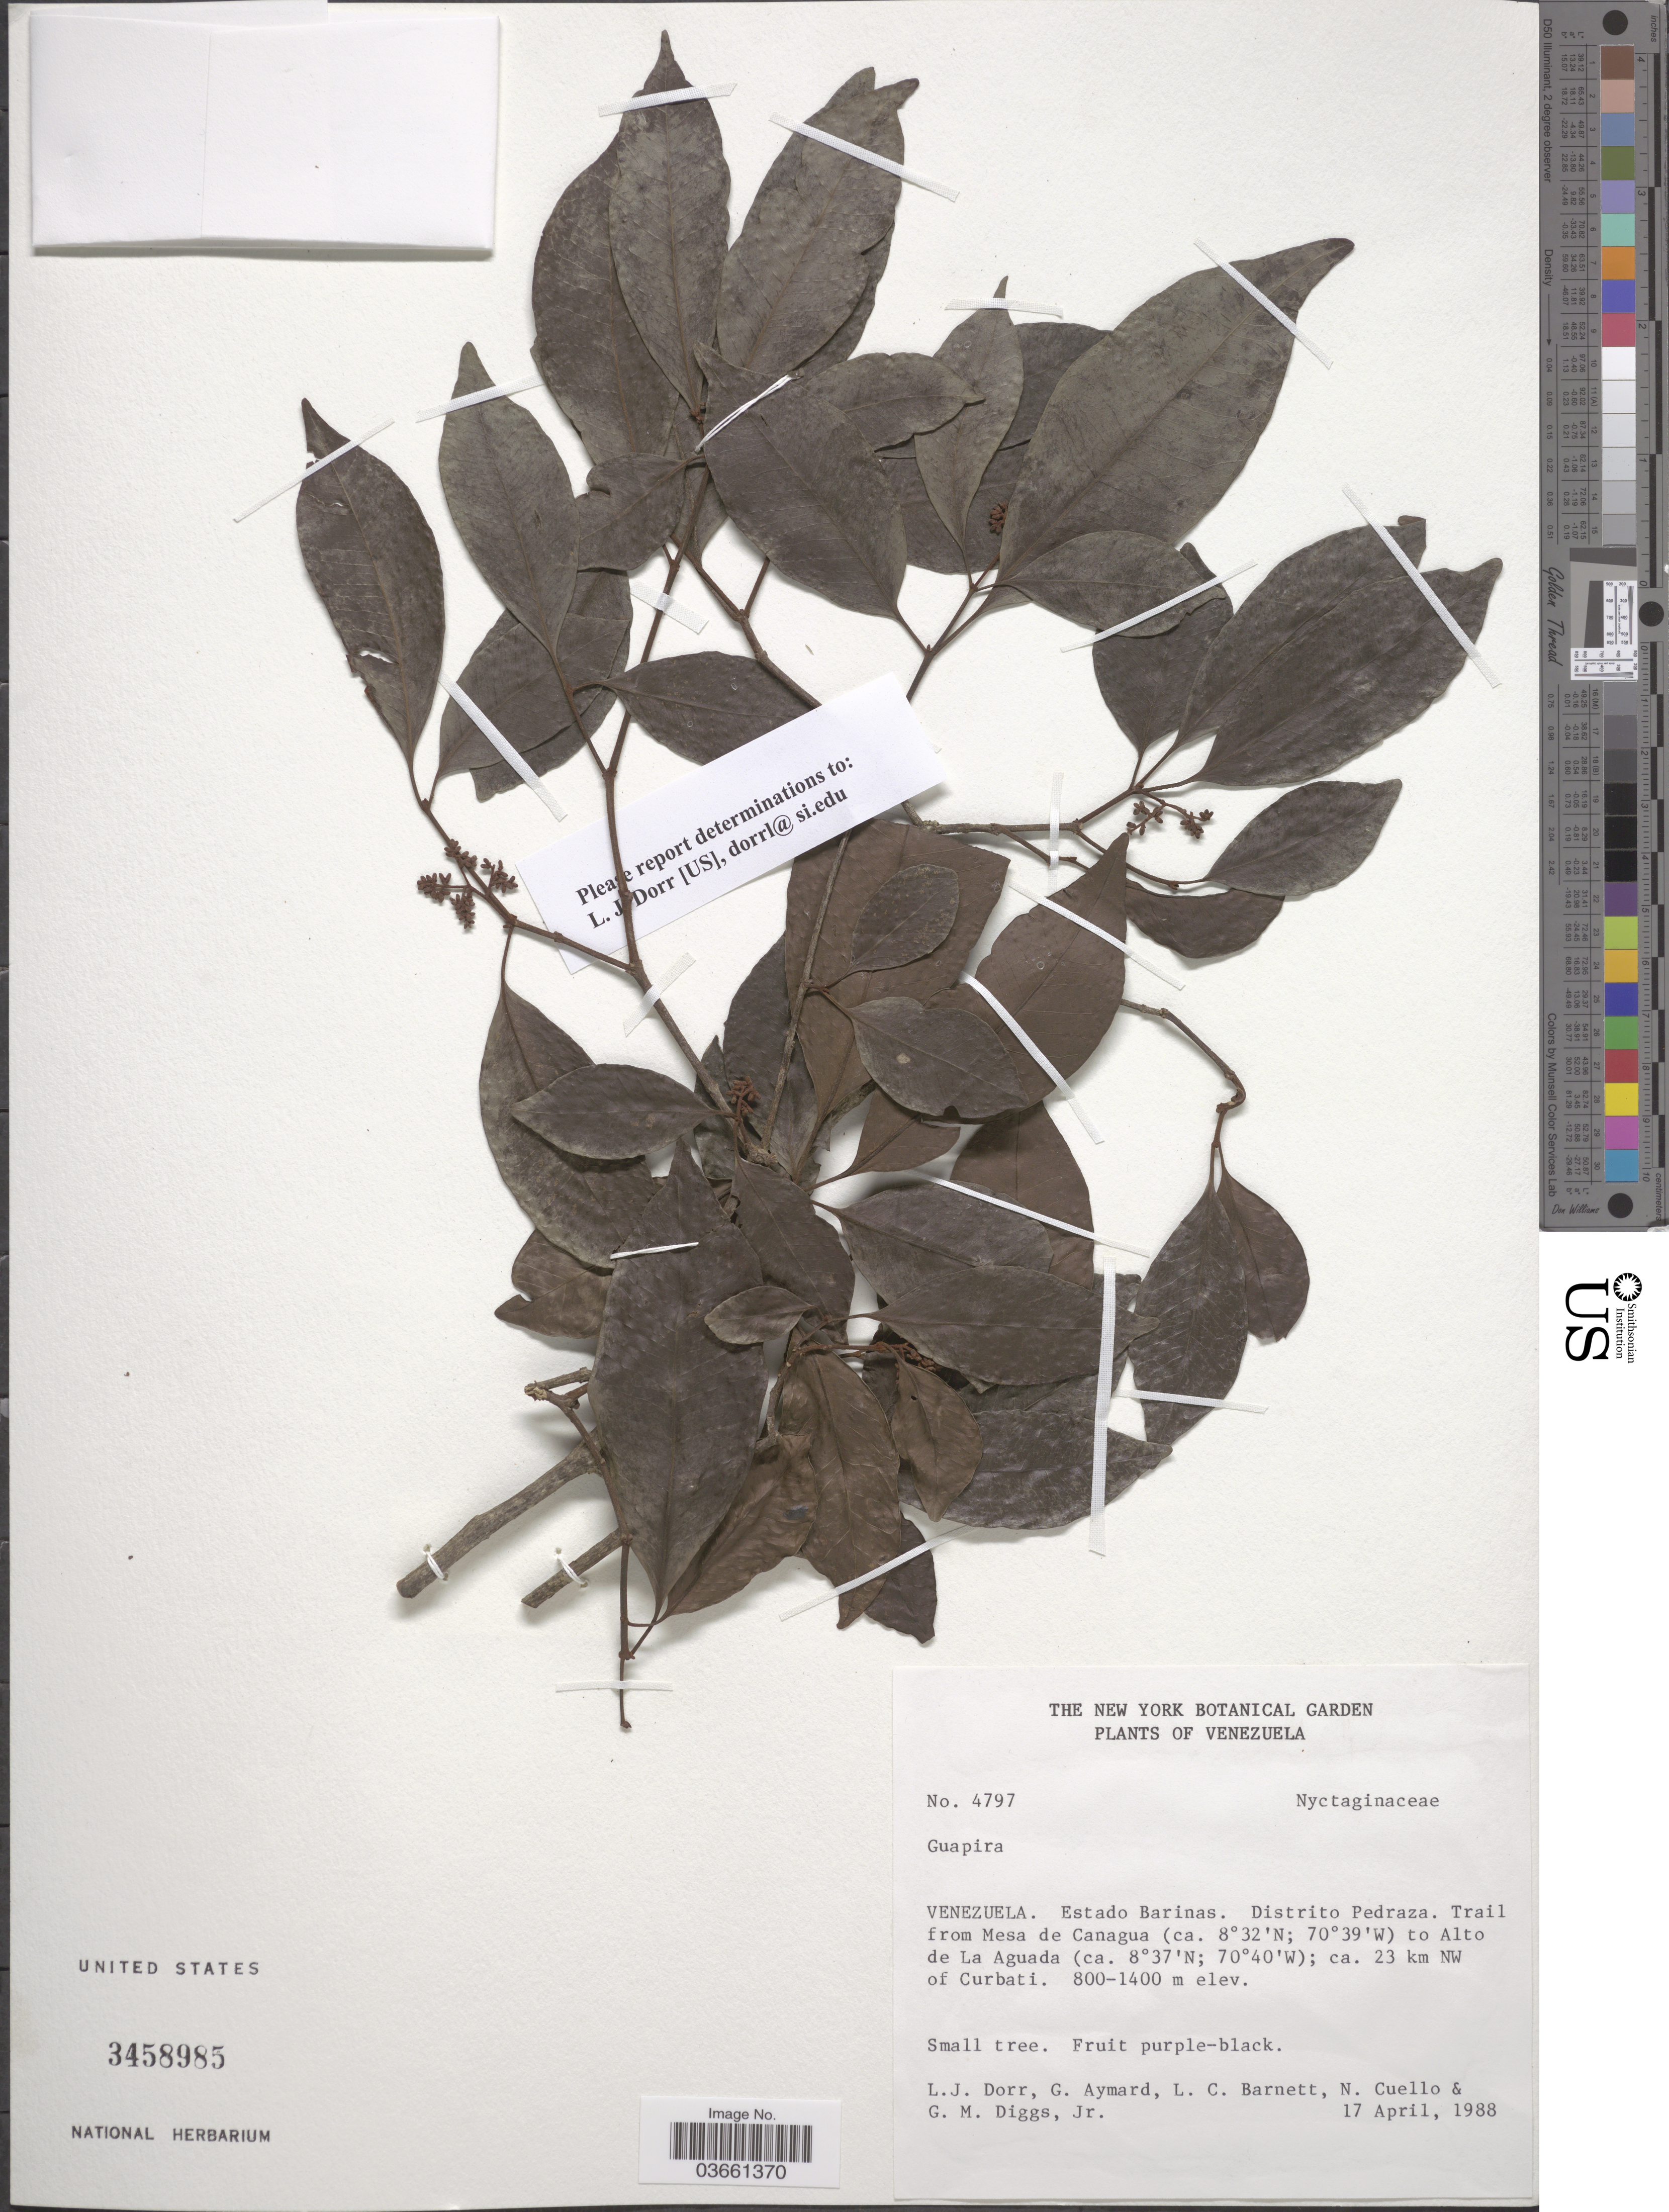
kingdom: Plantae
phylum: Tracheophyta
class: Magnoliopsida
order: Caryophyllales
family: Nyctaginaceae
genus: Guapira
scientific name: Guapira sp.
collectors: L. J. Dorr, G. A. Aymard, L. C. Barnett, N. L. Cuello & G. Diggs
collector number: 4797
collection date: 1988-04-17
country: Venezuela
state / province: Barinas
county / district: Pedraza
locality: Trail from Mesa de Canagua to Alto de La Aguada; ca. 23 km NW of Curbati.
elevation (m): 800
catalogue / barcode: US 3458985